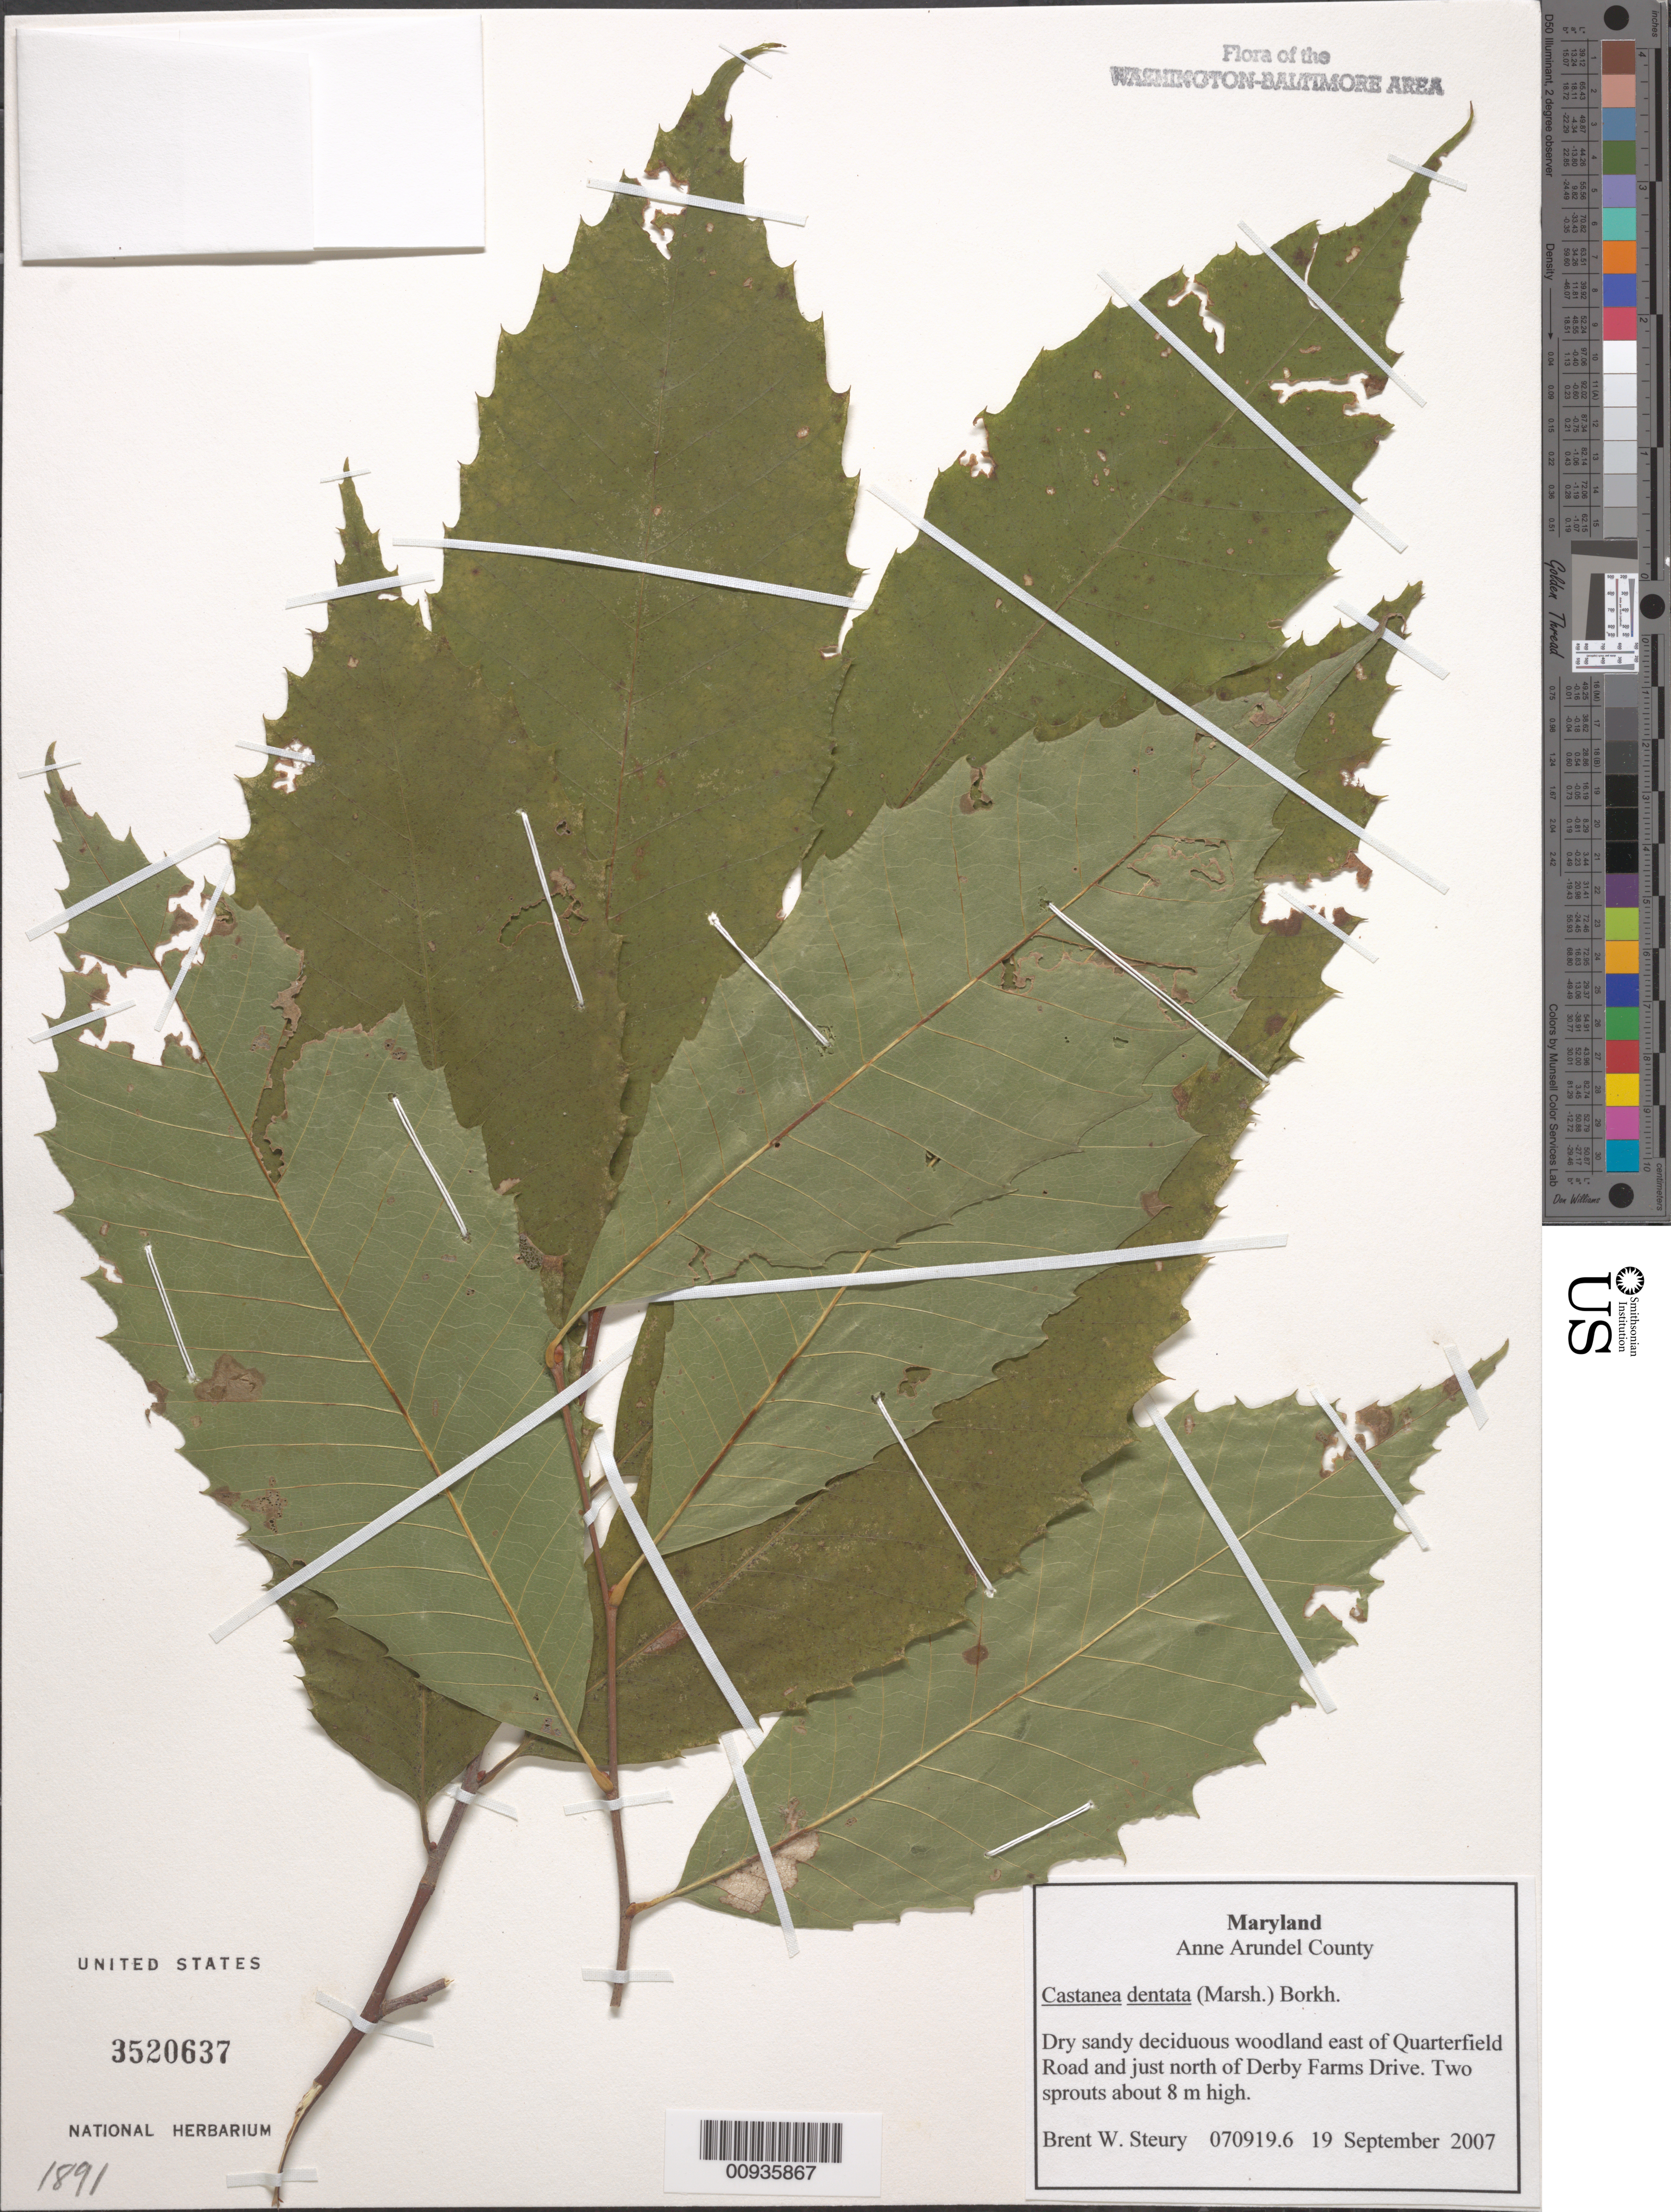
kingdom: Plantae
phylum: Tracheophyta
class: Magnoliopsida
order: Fagales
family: Fagaceae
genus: Castanea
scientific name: Castanea dentata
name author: (Marshall) Borkh.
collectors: B. Steury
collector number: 070919.6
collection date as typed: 19 September 2007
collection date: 2007-09-19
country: United States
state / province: Maryland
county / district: Anne Arundel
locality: East of Quarterfield Road and north of Derby Farms Drive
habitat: Dry, sandy, deciduous woodland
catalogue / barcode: US 3520637